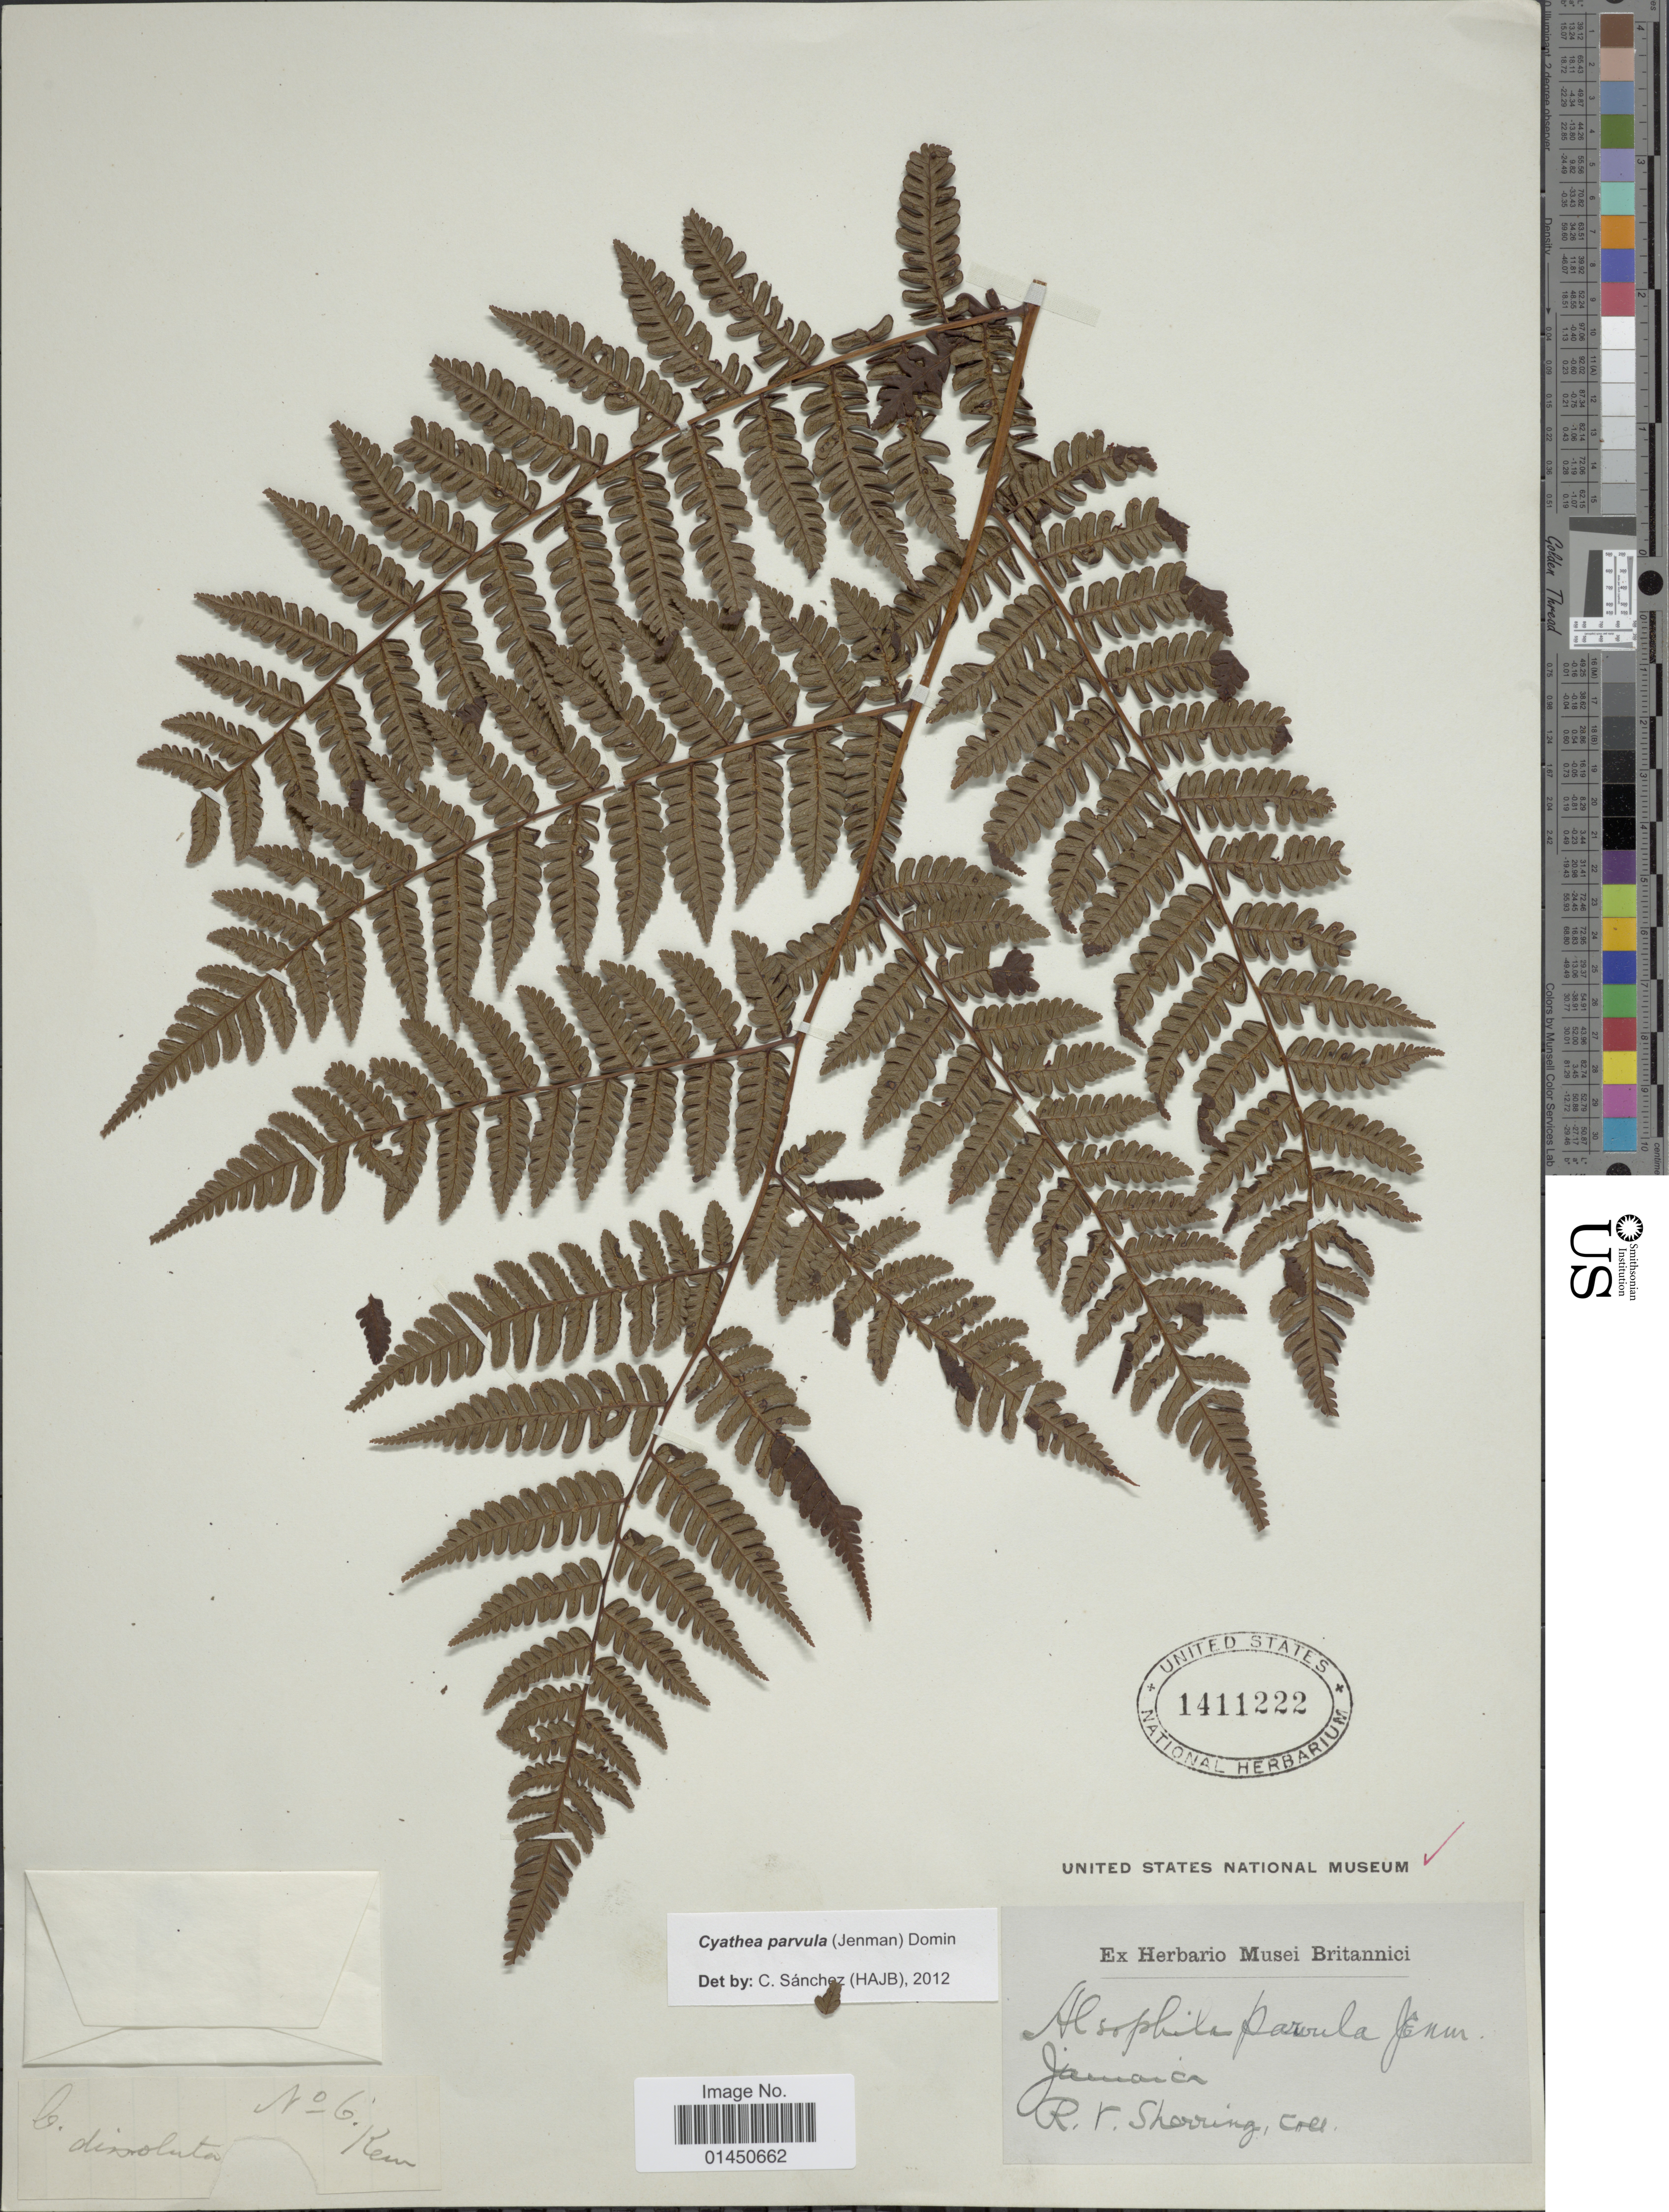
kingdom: Plantae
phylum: Tracheophyta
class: Polypodiopsida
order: Cyatheales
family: Cyatheaceae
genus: Cyathea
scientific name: Cyathea parvula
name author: (Jenman) Domin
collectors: R. Sherring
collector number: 6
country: Jamaica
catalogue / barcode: US 1411222